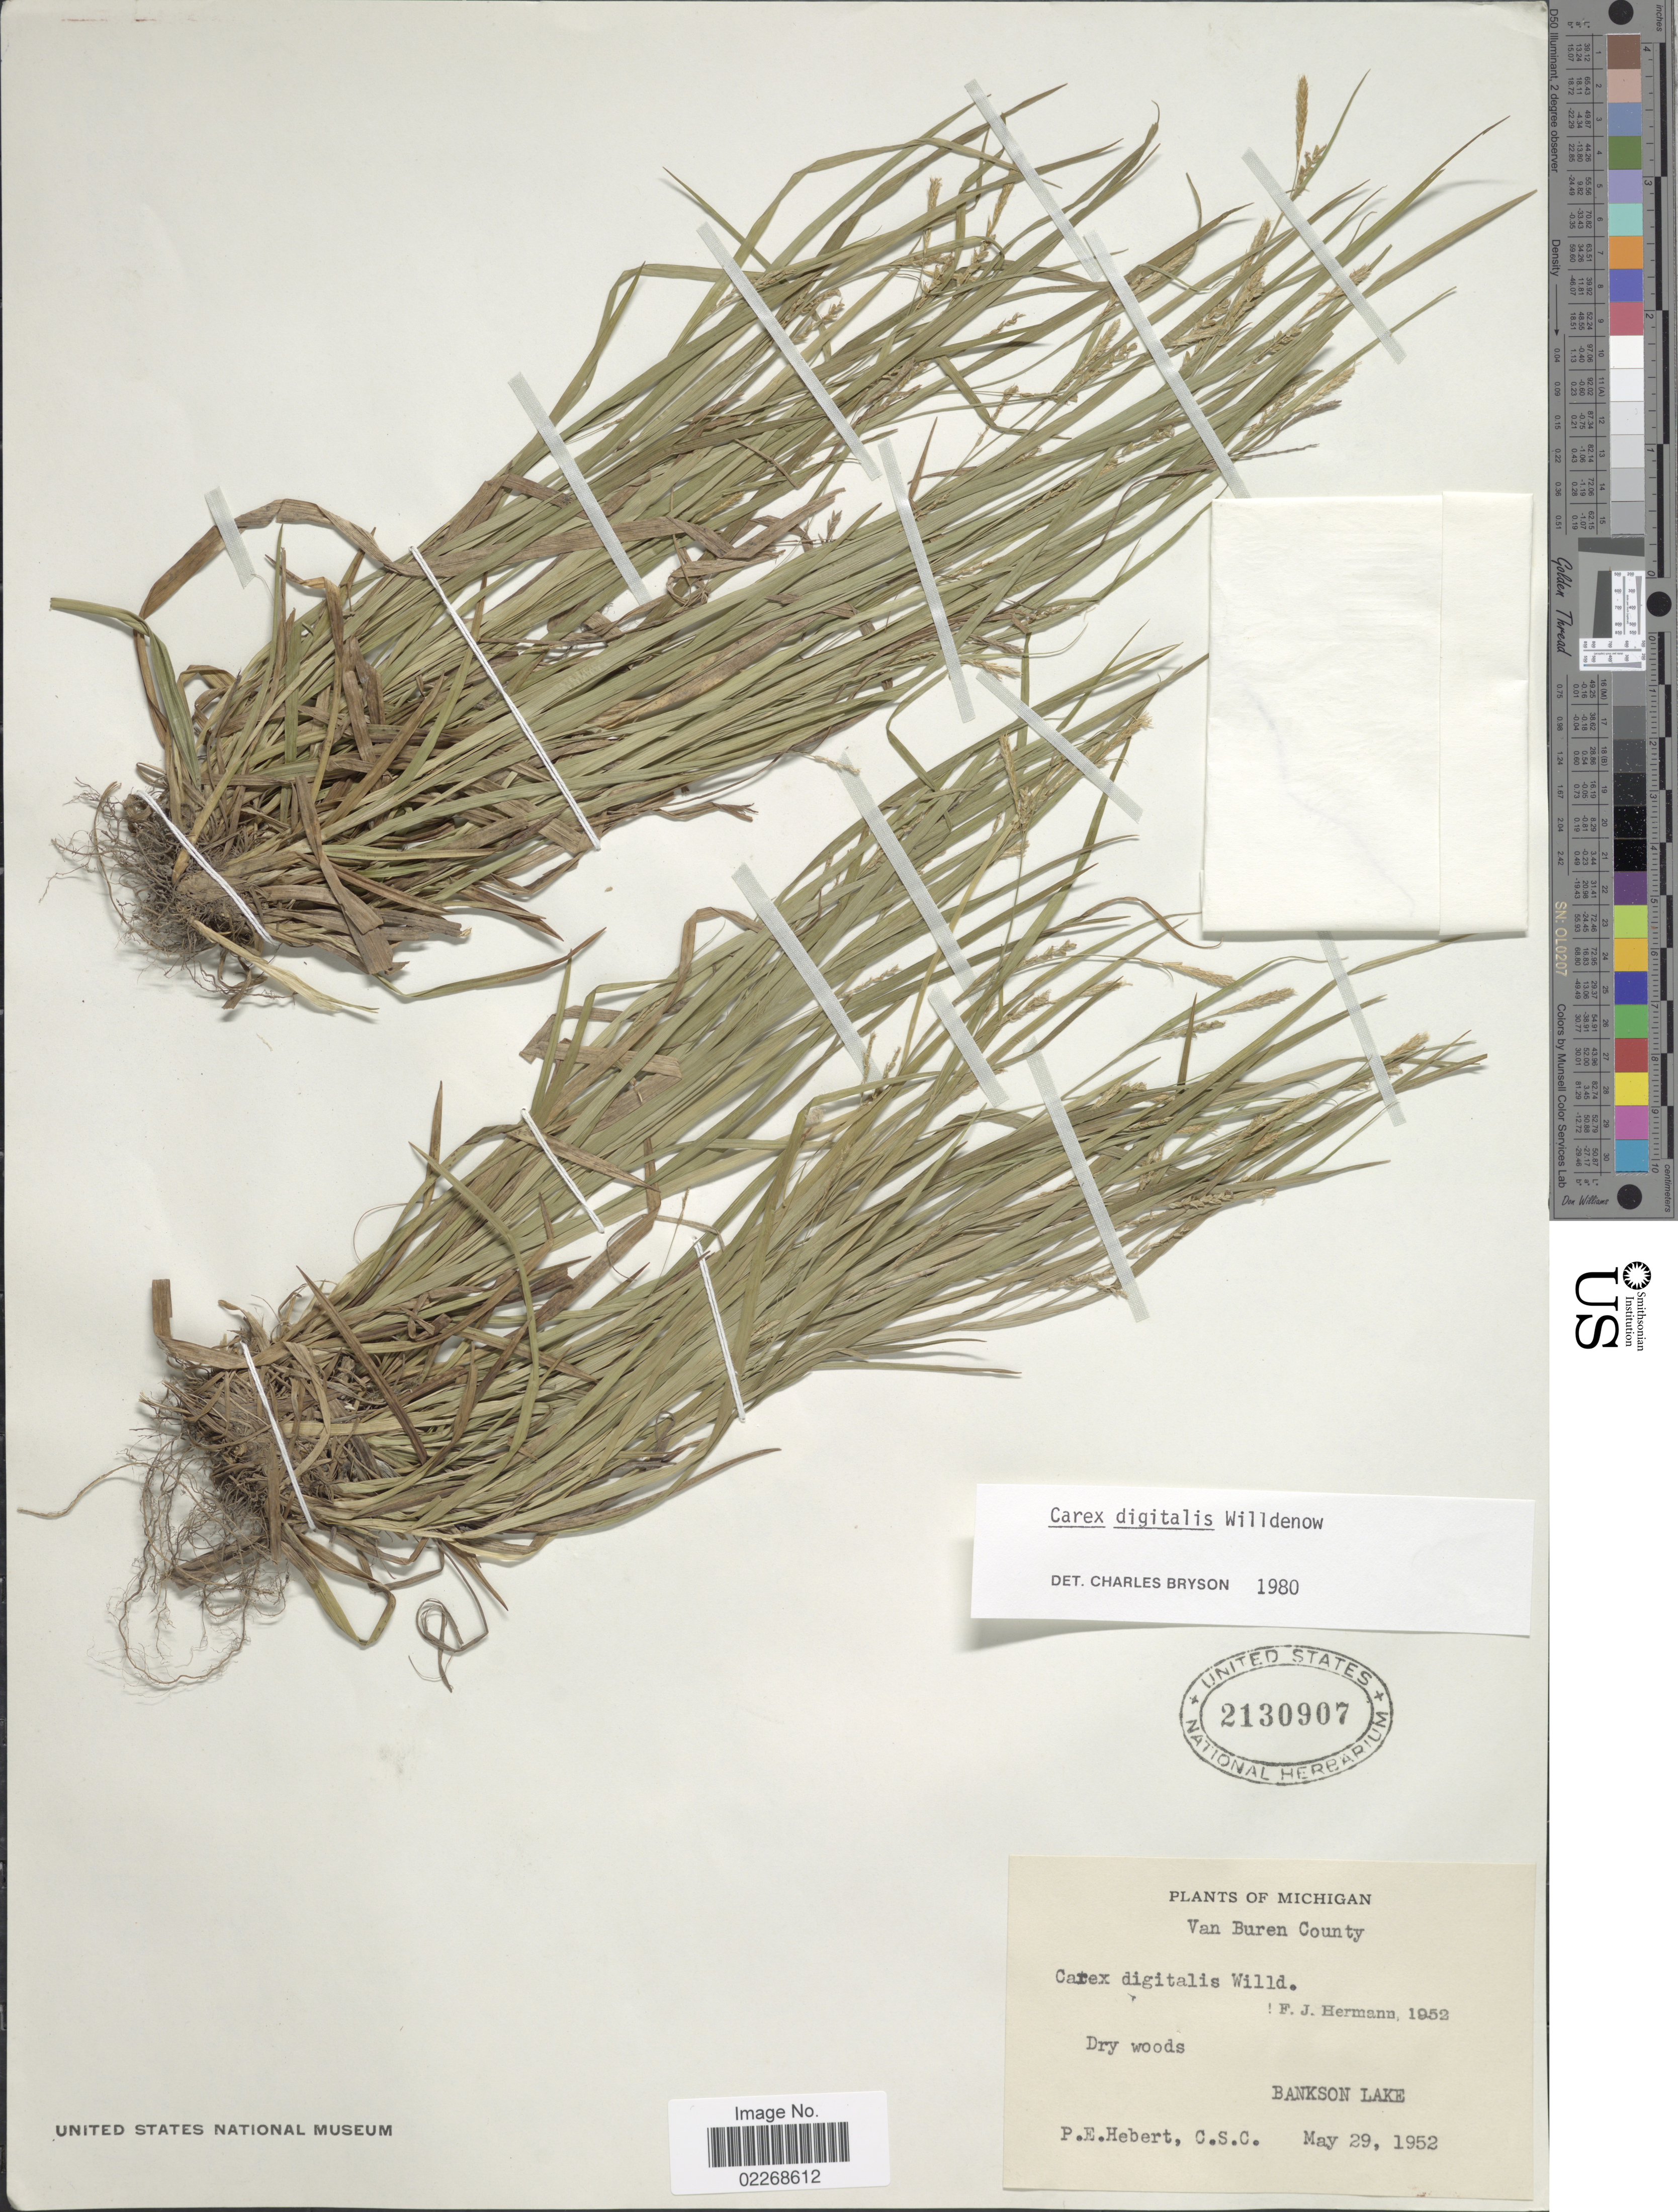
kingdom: Plantae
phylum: Tracheophyta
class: Liliopsida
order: Poales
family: Cyperaceae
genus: Carex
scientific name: Carex digitalis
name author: Willd.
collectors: P. Hebert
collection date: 1952-05-29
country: United States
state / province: Michigan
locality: Van Buren County, dry woods, Bankson Lake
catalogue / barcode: US 2130907